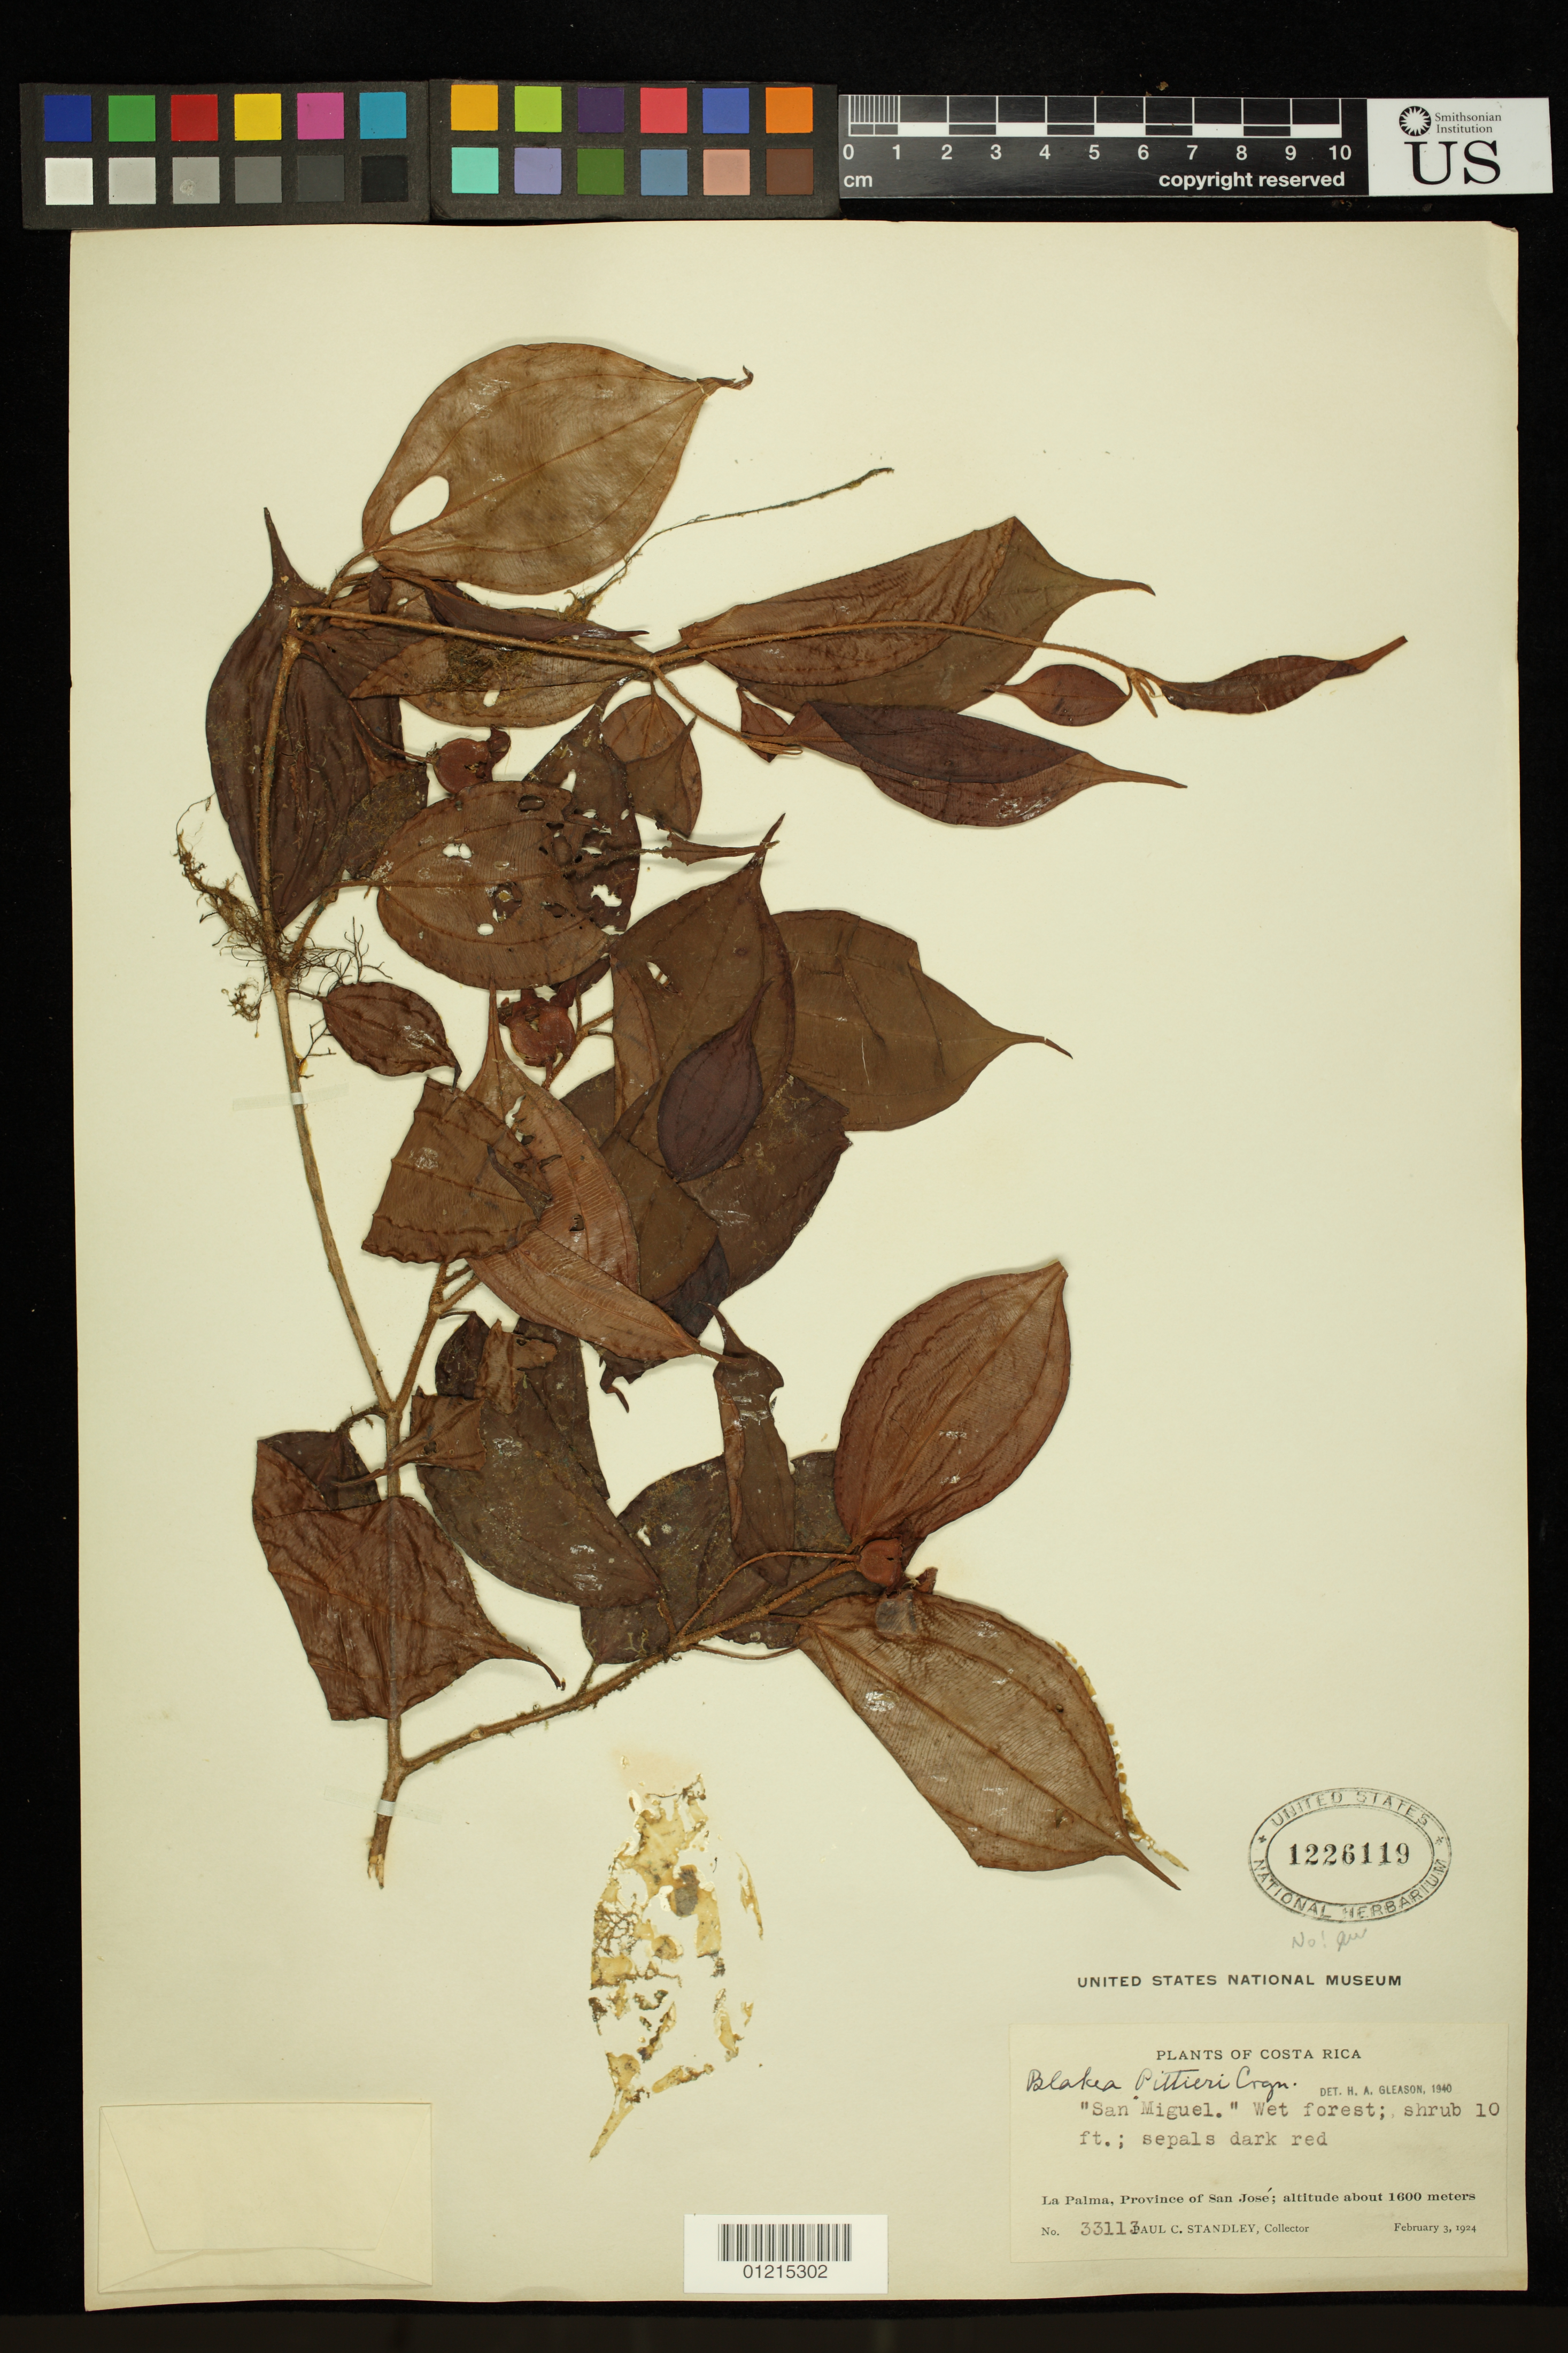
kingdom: Plantae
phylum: Tracheophyta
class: Magnoliopsida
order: Myrtales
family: Melastomataceae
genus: Blakea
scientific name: Blakea anomala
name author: Donn. Sm.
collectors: P. C. Standley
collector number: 33113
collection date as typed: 03 Feb 1924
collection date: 1924-02-03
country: Costa Rica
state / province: San José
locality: La Palma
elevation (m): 1600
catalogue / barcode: US 1226119